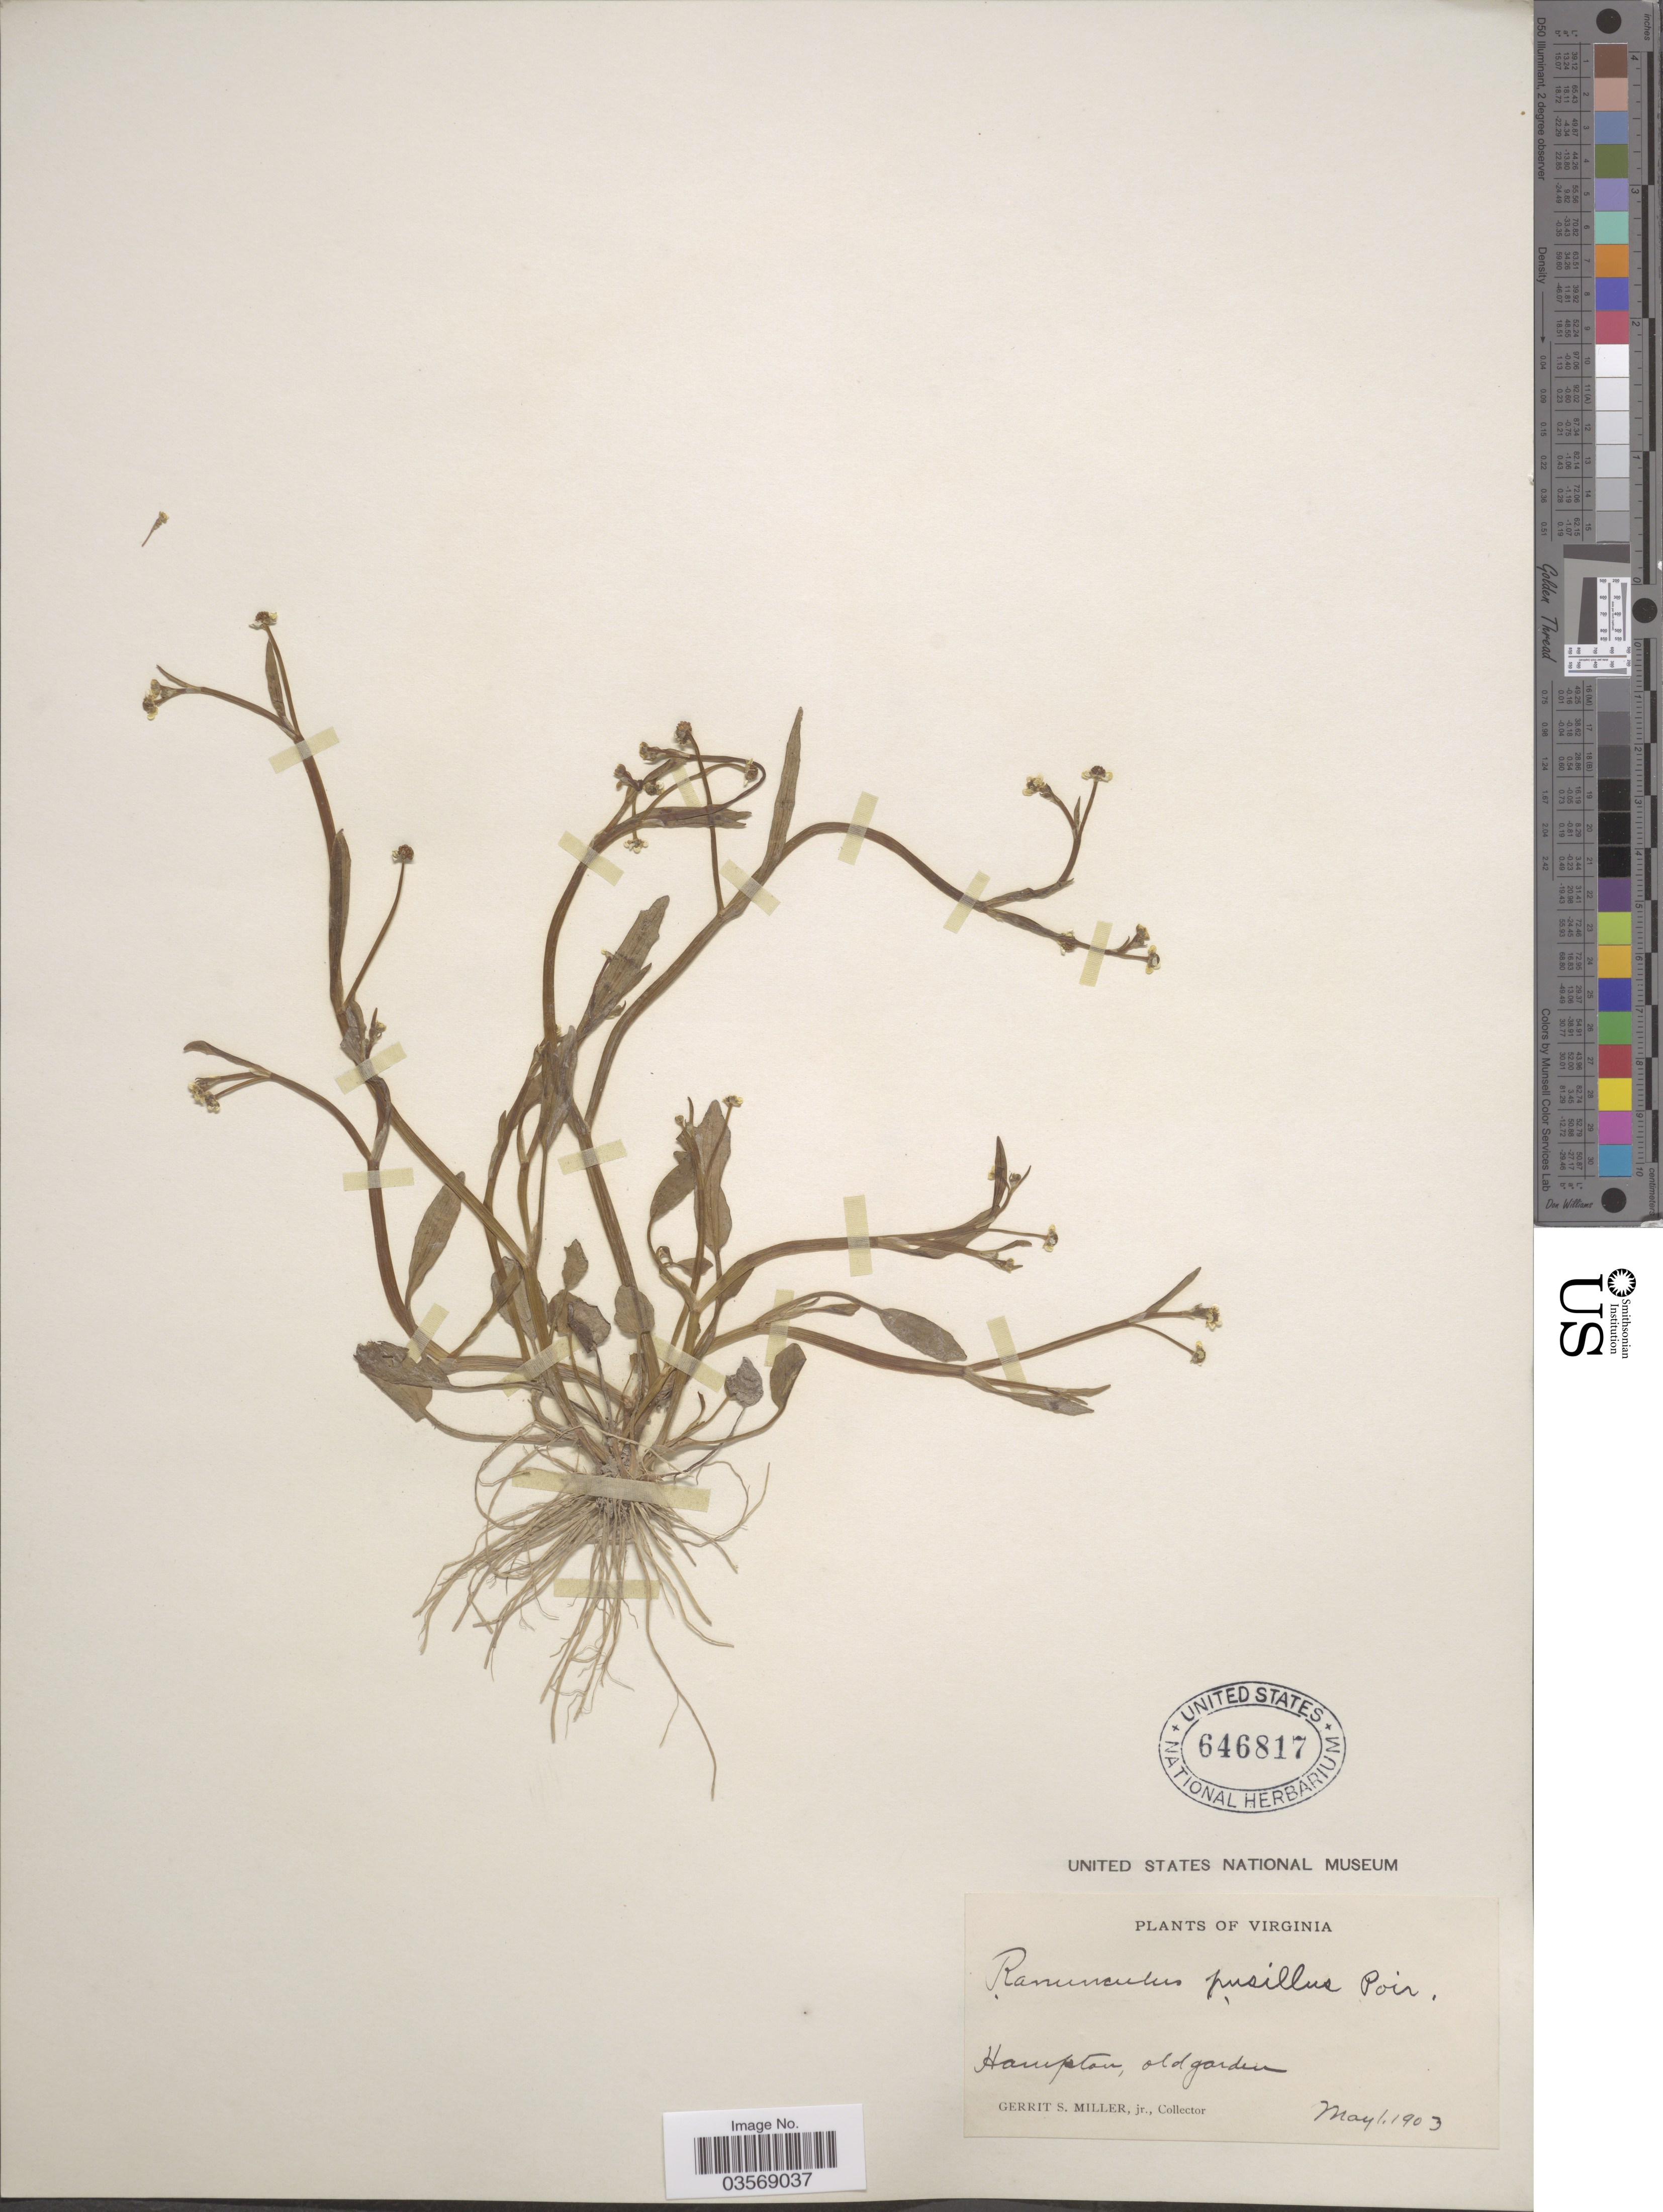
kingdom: Plantae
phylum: Tracheophyta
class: Magnoliopsida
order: Ranunculales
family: Ranunculaceae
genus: Ranunculus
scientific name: Ranunculus pusillus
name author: Poir.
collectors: G. S. Miller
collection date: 1903-05-01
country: United States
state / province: Virginia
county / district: City of Hampton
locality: Hampton, old garden.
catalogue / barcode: US 646817